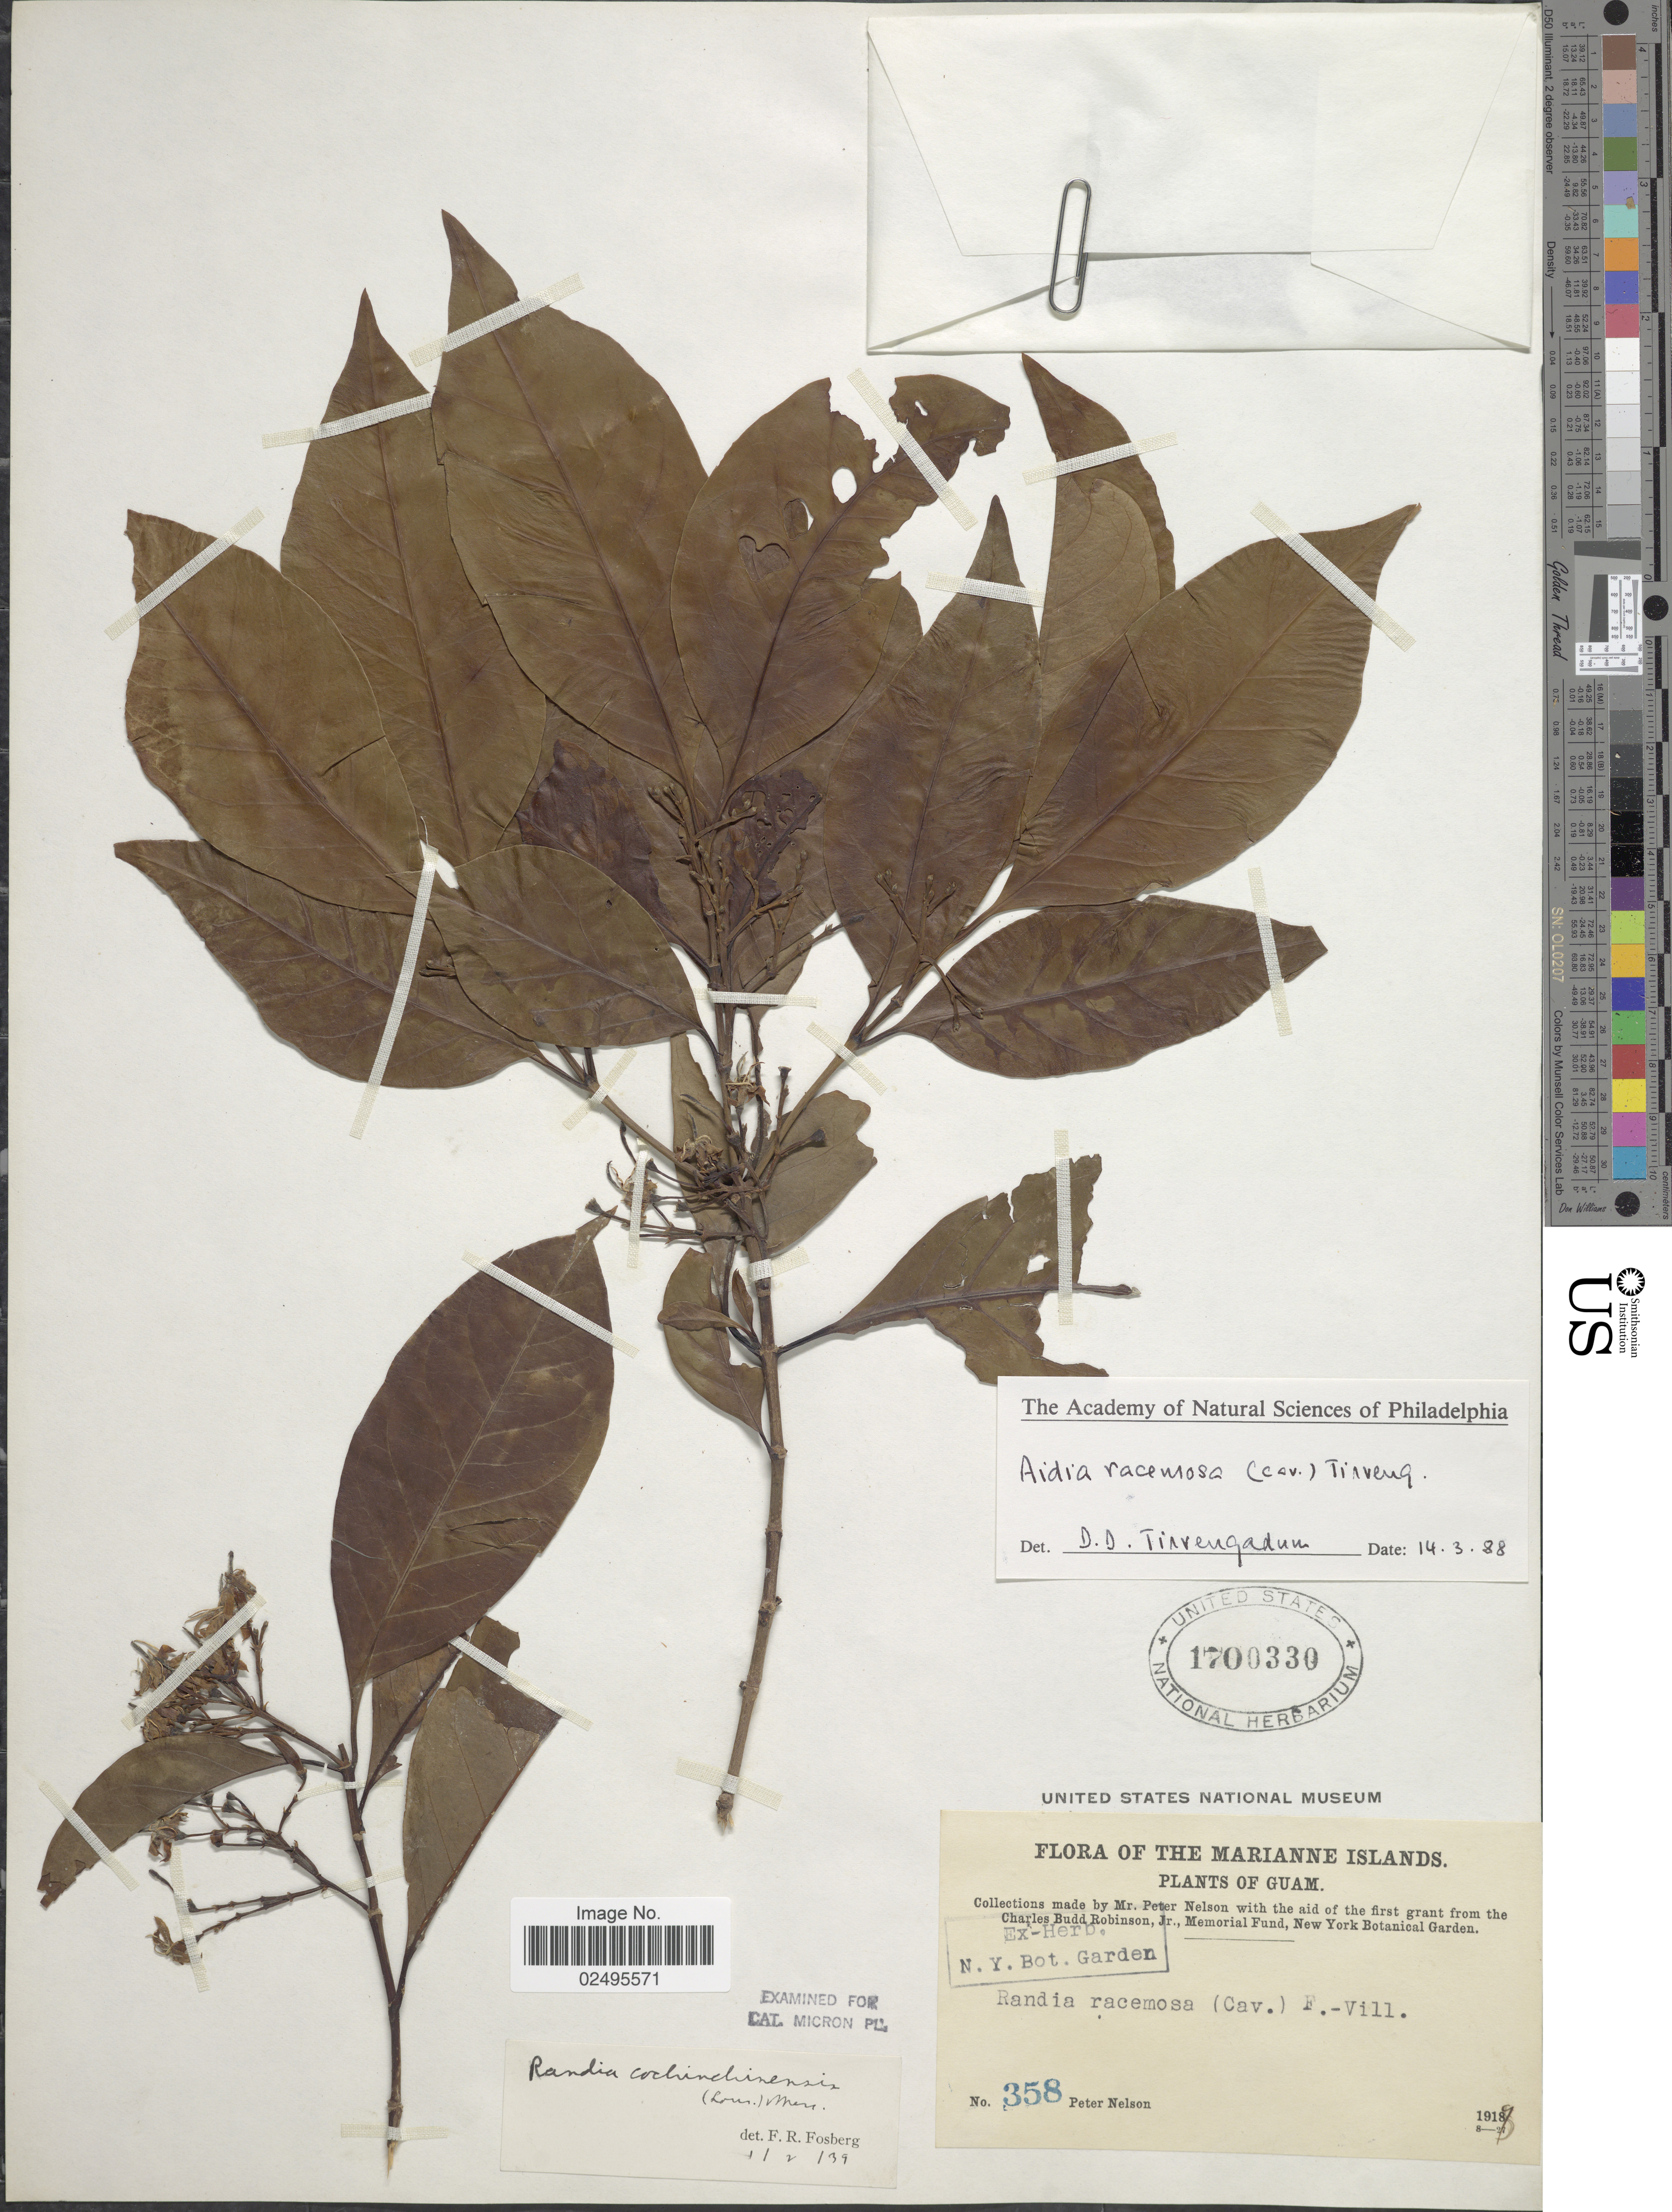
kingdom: Plantae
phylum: Tracheophyta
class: Magnoliopsida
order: Gentianales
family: Rubiaceae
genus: Aidia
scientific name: Aidia graeffei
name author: (Reinecke) Tirveng.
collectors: P. Nelson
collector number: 358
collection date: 1919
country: Guam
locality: Marianne Islands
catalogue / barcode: US 1700330